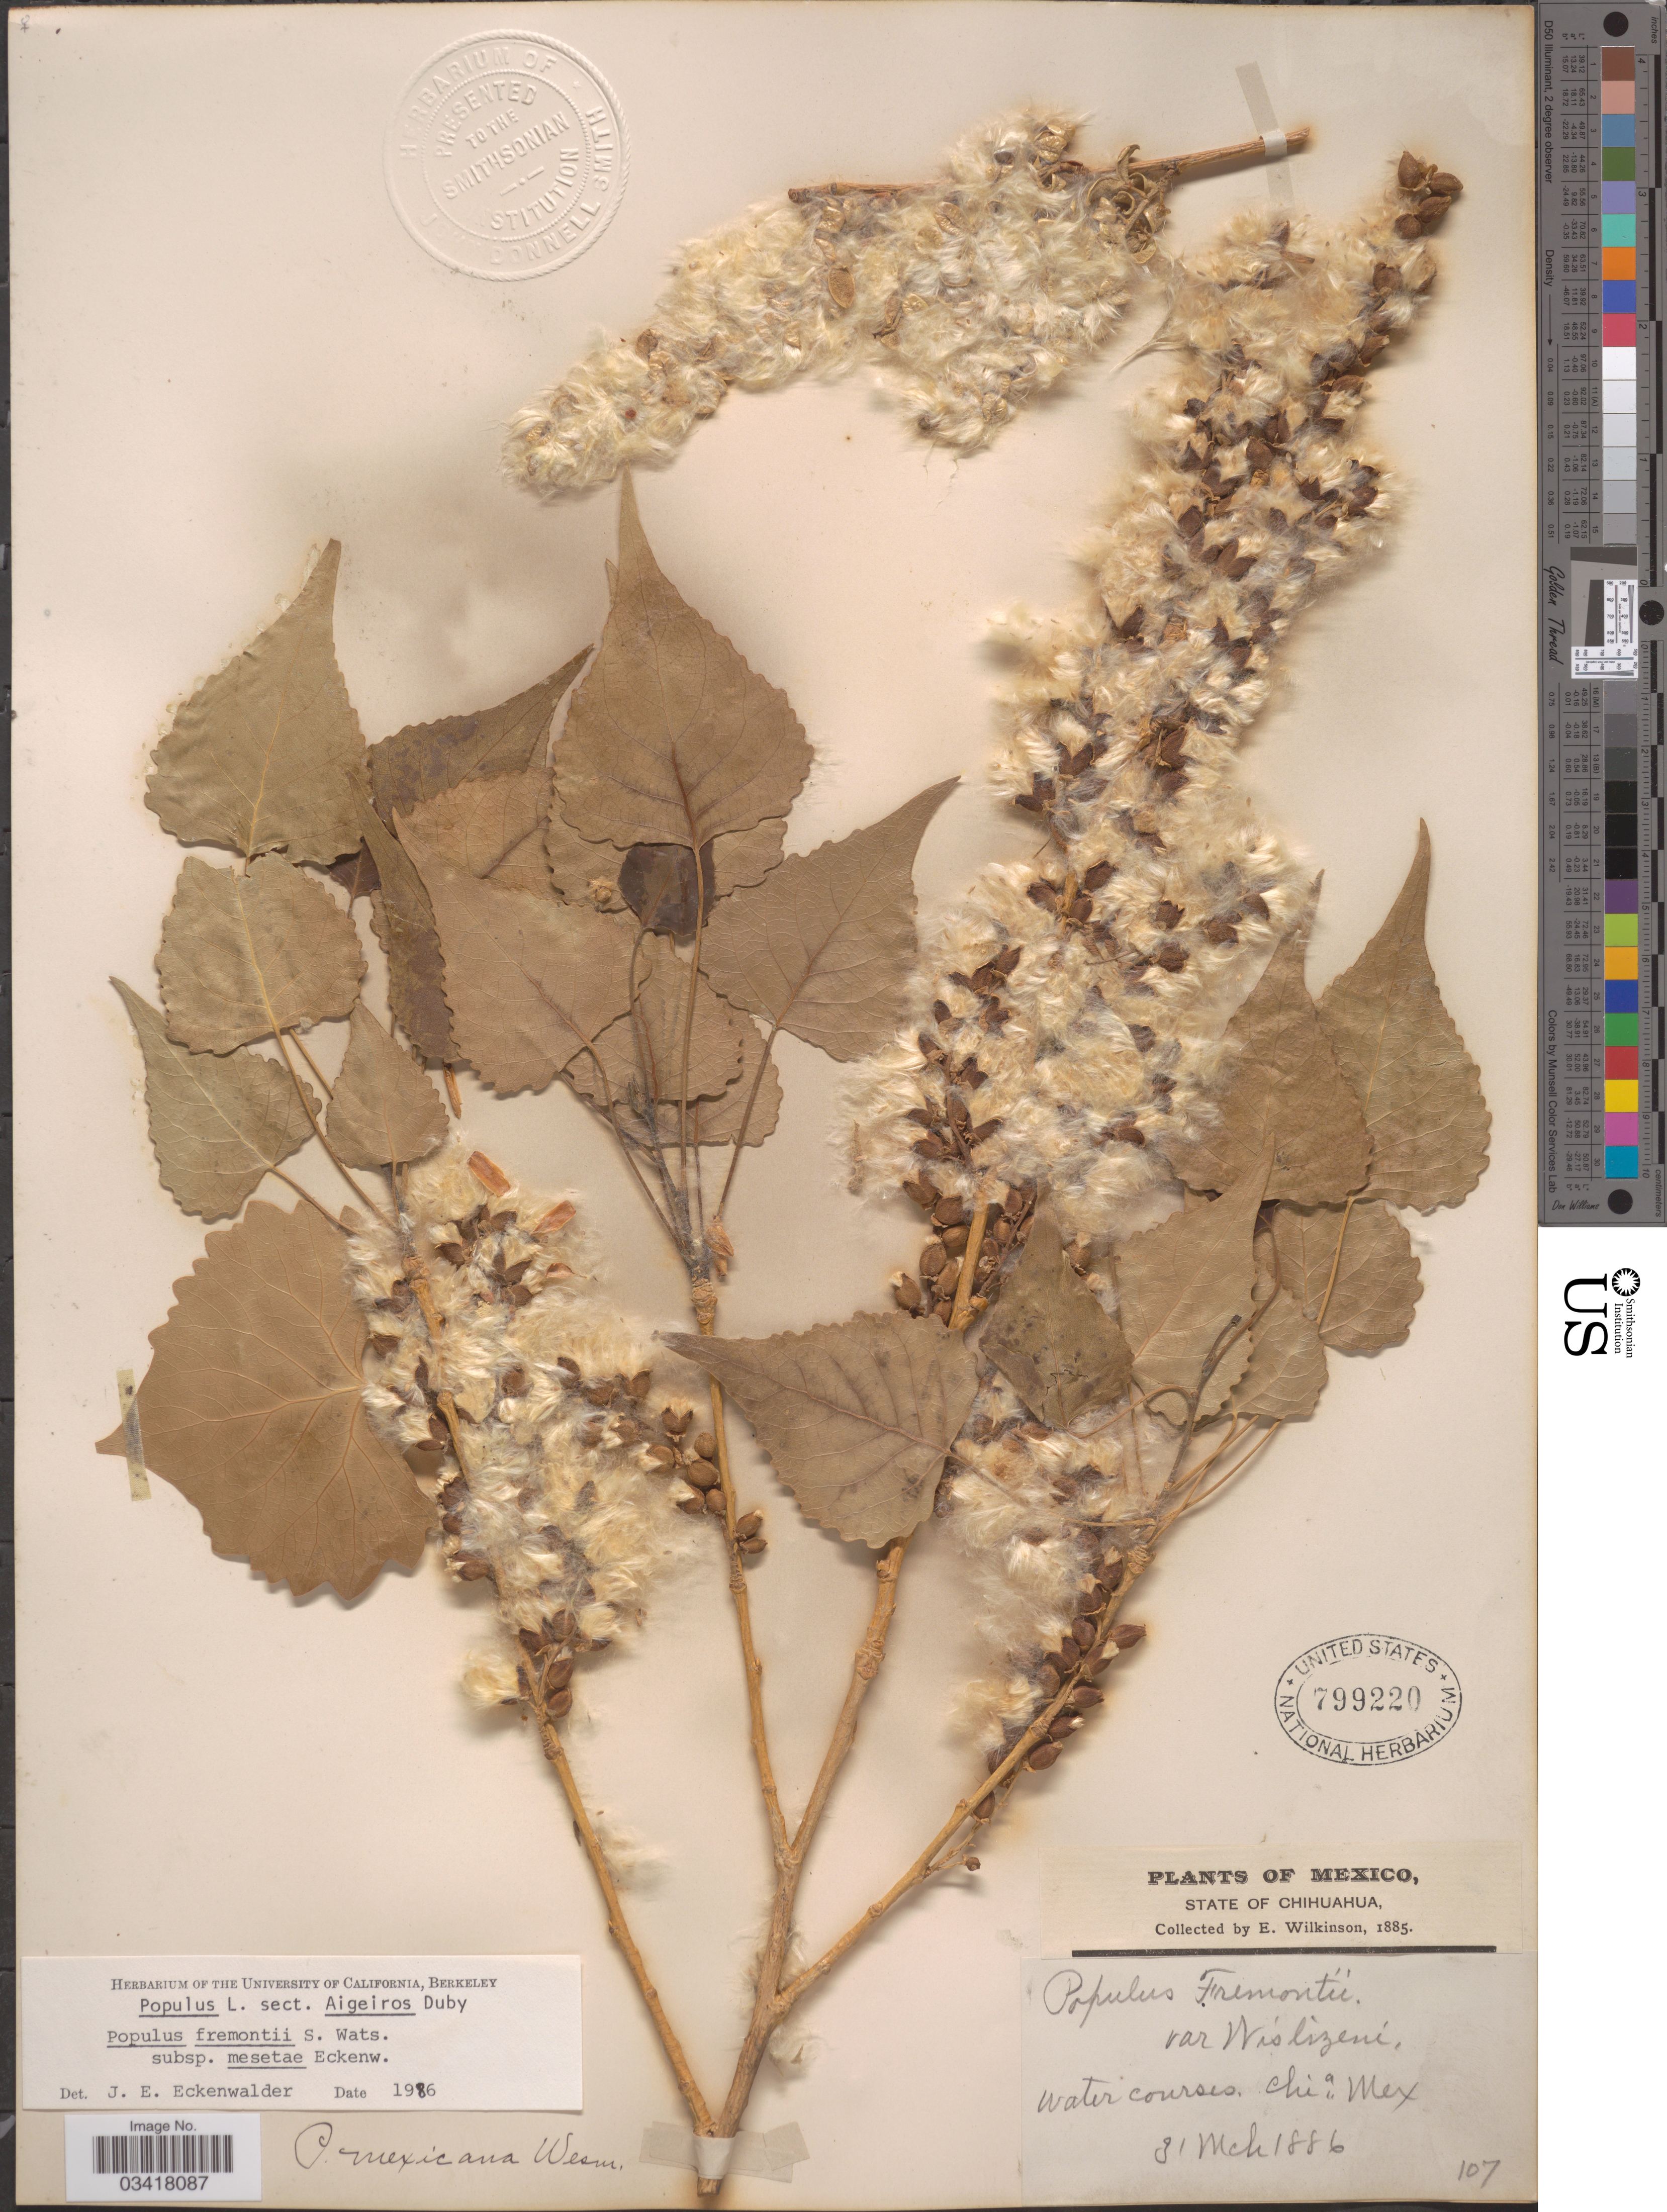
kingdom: Plantae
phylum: Tracheophyta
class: Magnoliopsida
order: Malpighiales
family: Salicaceae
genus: Populus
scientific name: Populus fremontii subsp. mesetae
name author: Eckenw.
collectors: E. Wilkinson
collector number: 107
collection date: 1886-03-31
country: Mexico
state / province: Chihuahua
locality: Watercourses Chia.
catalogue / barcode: US 799220